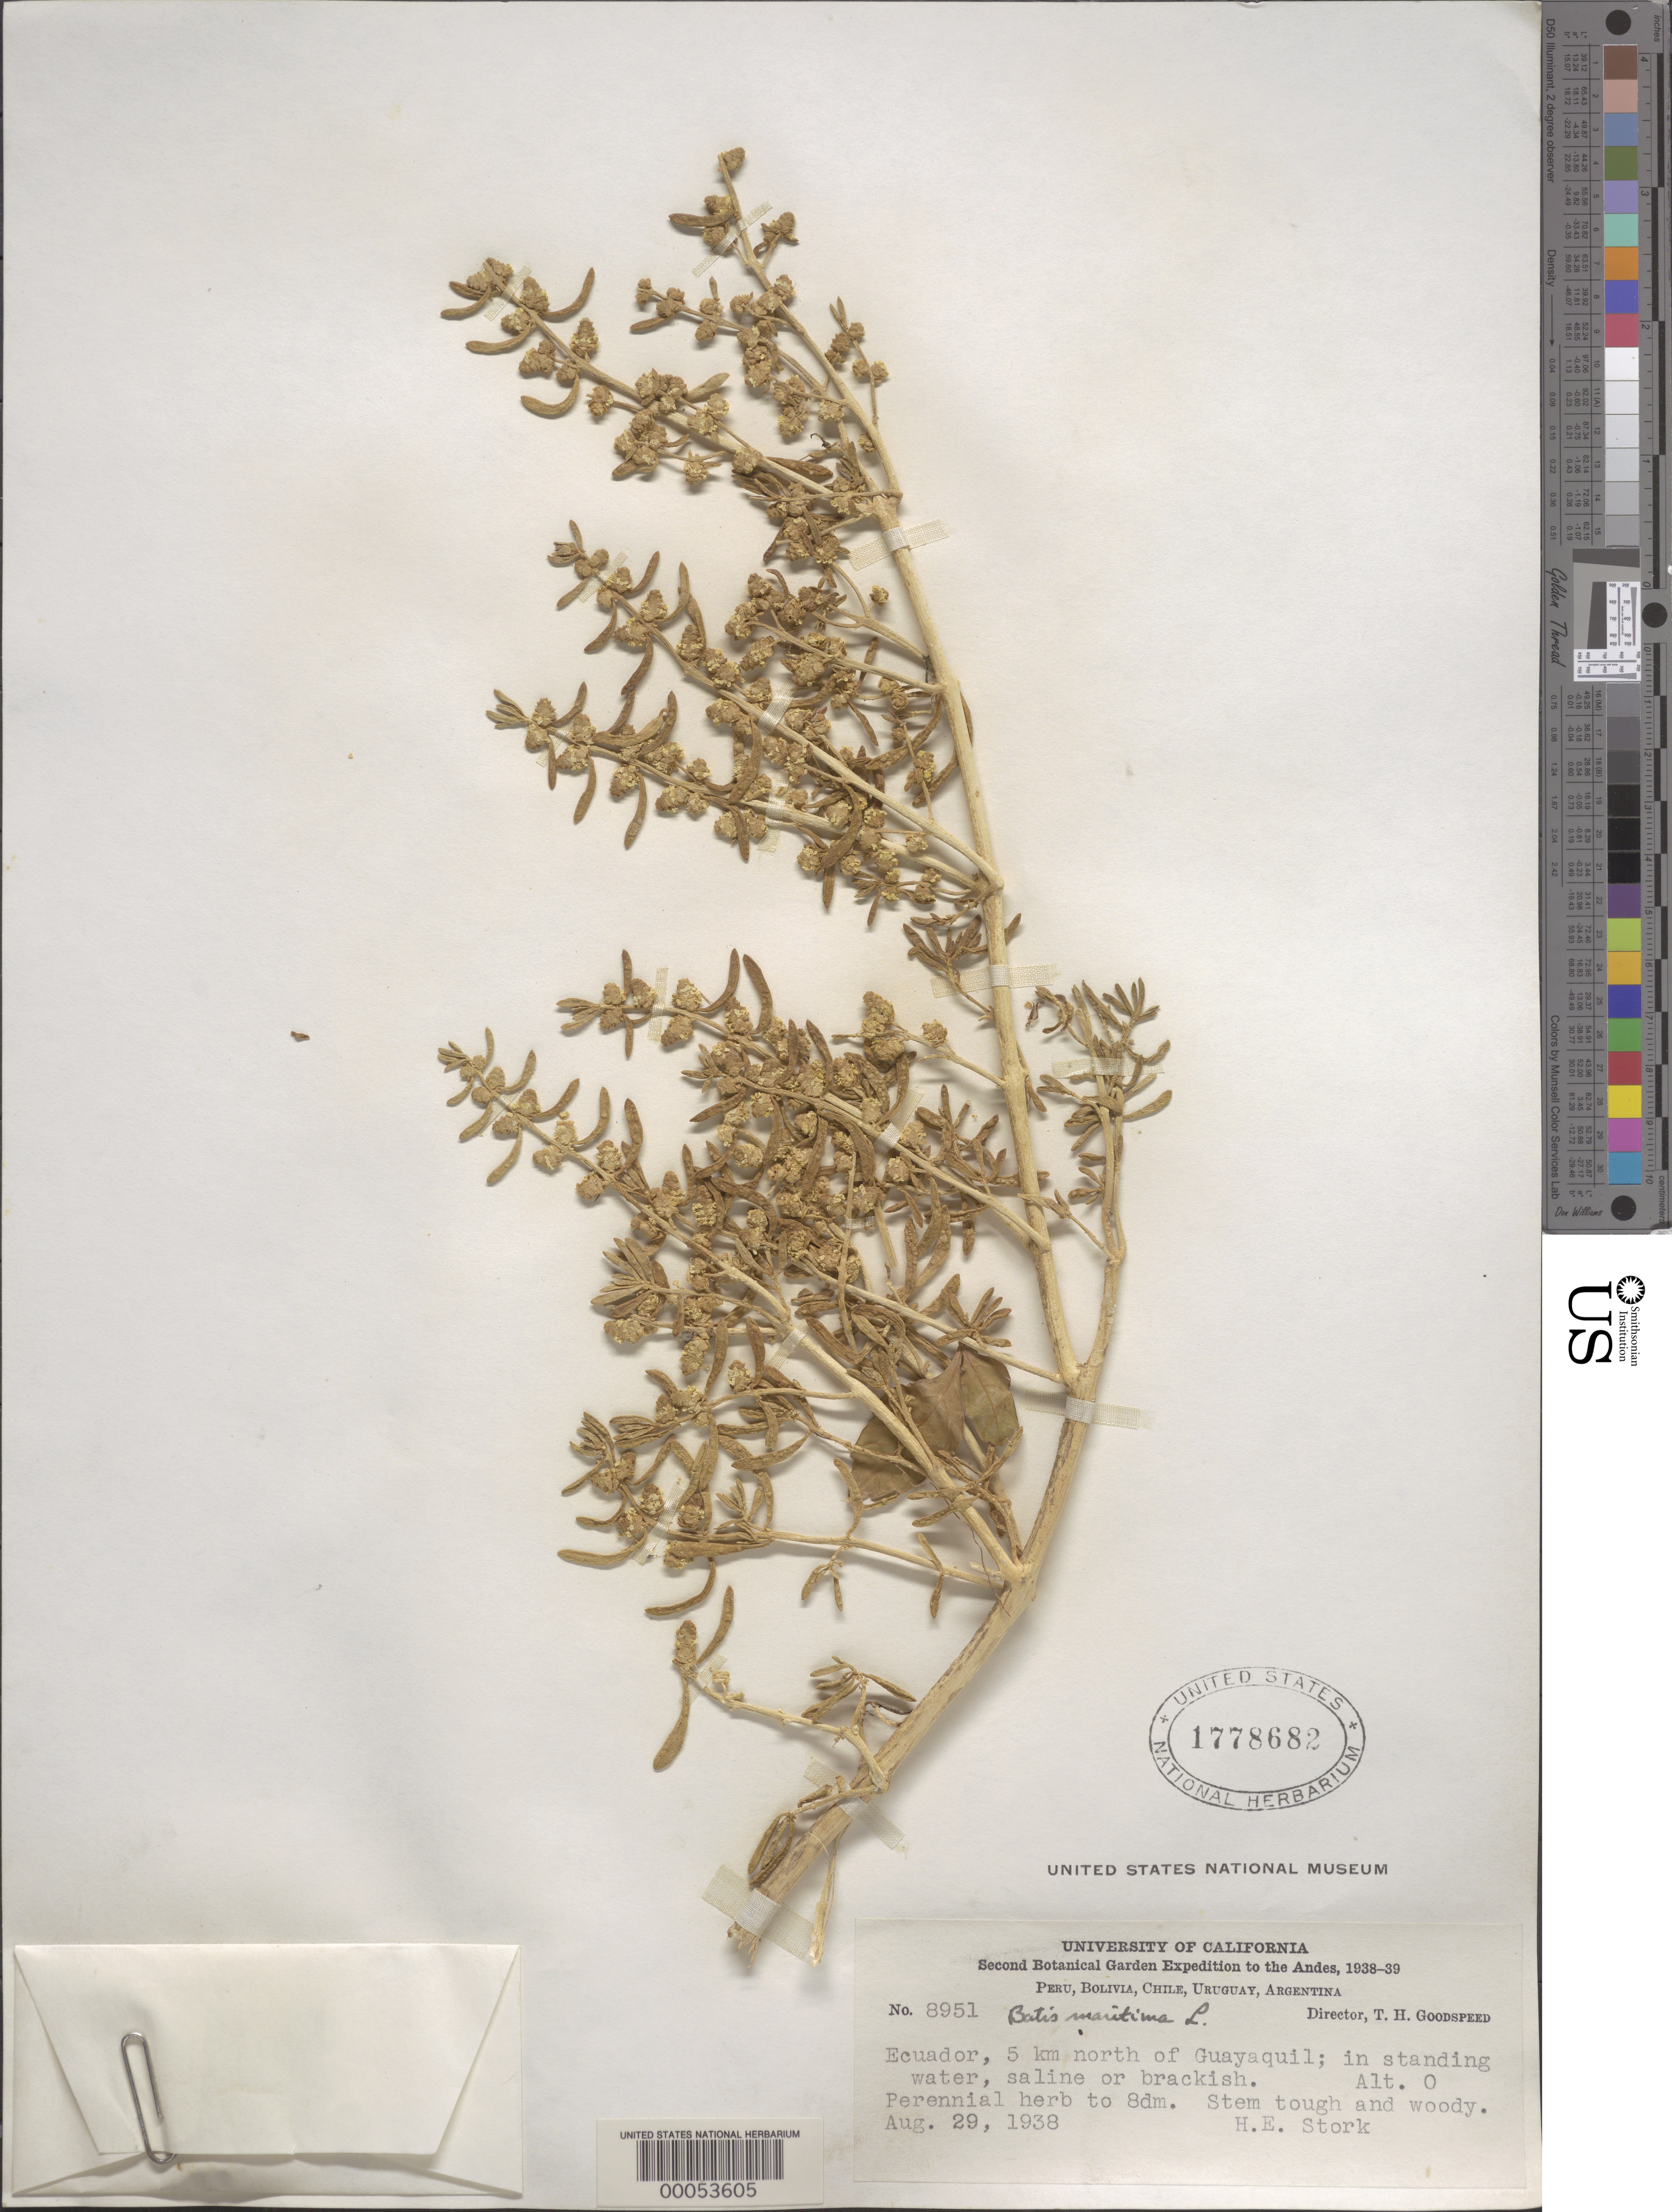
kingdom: Plantae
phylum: Tracheophyta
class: Magnoliopsida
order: Brassicales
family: Bataceae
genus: Batis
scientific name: Batis maritima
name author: L.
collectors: H. E. Stork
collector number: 8951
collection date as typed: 29 Aug 1938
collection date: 1938-08-29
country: Ecuador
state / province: Guayas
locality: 5 km N of Guayaquil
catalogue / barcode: US 1778682